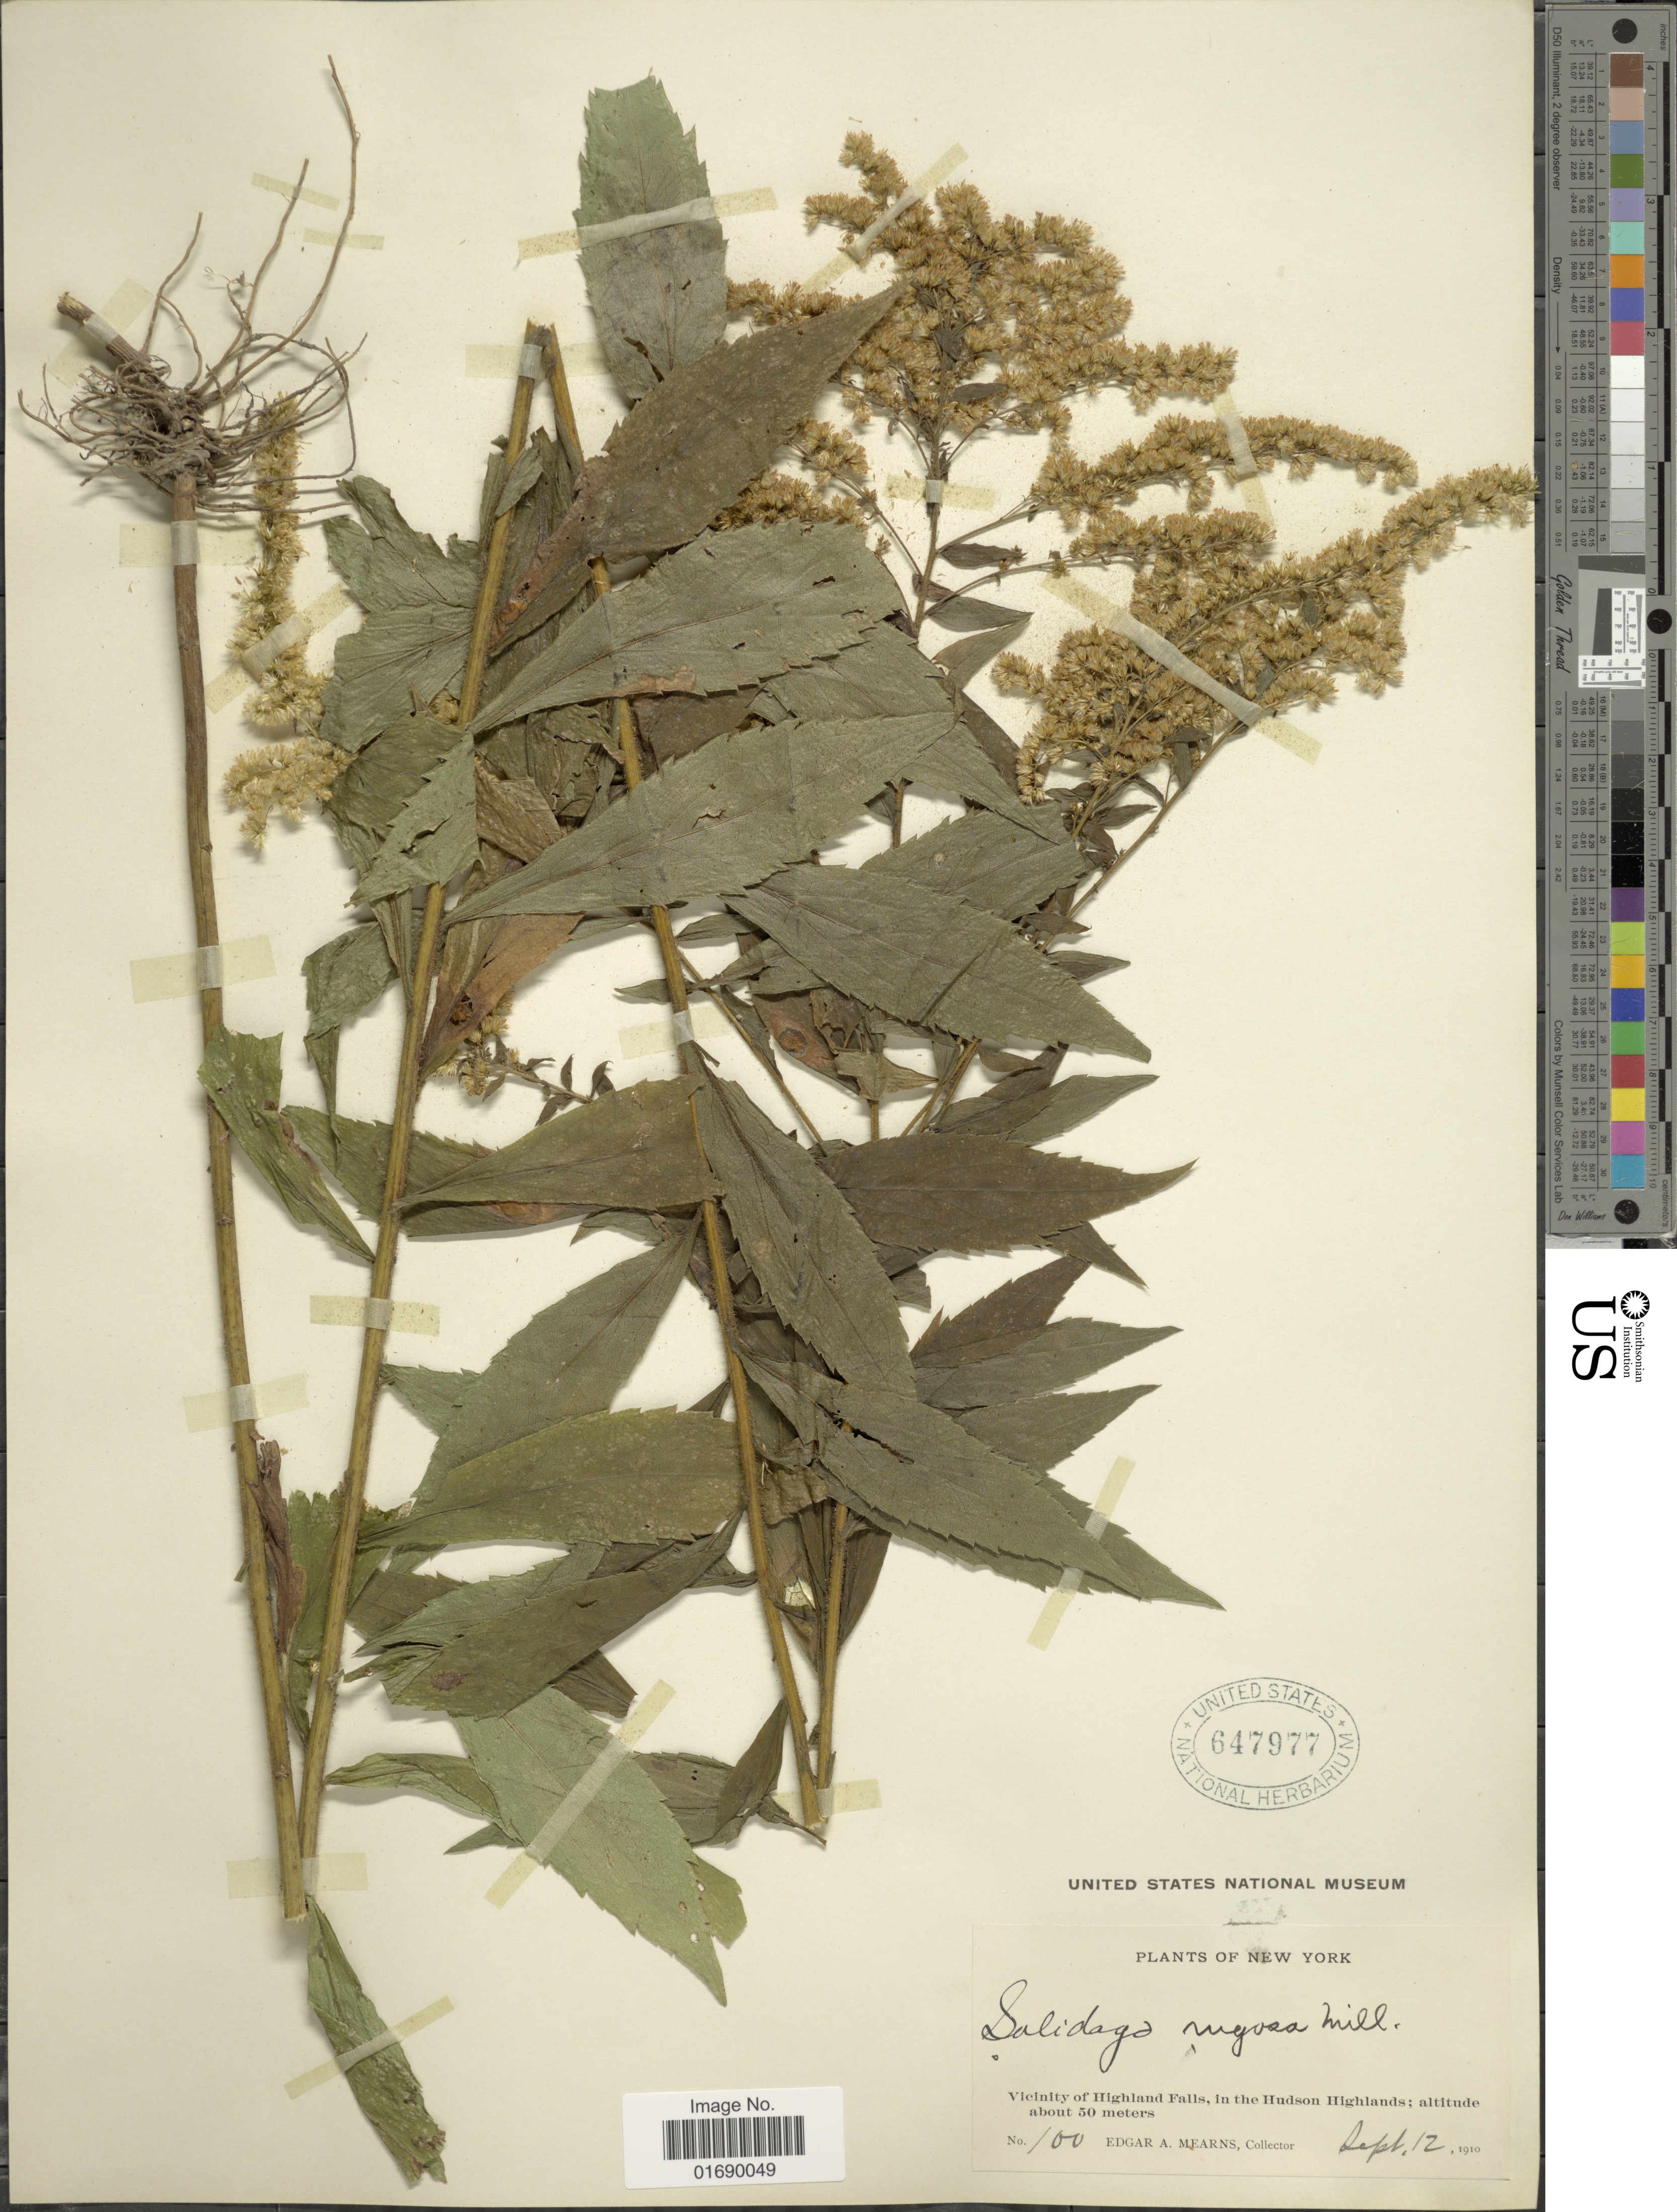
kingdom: Plantae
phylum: Tracheophyta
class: Magnoliopsida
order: Asterales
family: Asteraceae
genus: Solidago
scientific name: Solidago rugosa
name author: Mill.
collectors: E. A. Mearns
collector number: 100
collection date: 1910-09-12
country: United States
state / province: New York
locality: Vicinity of Highland Falls, in the Hudson Highlands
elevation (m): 50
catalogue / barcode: US 647977